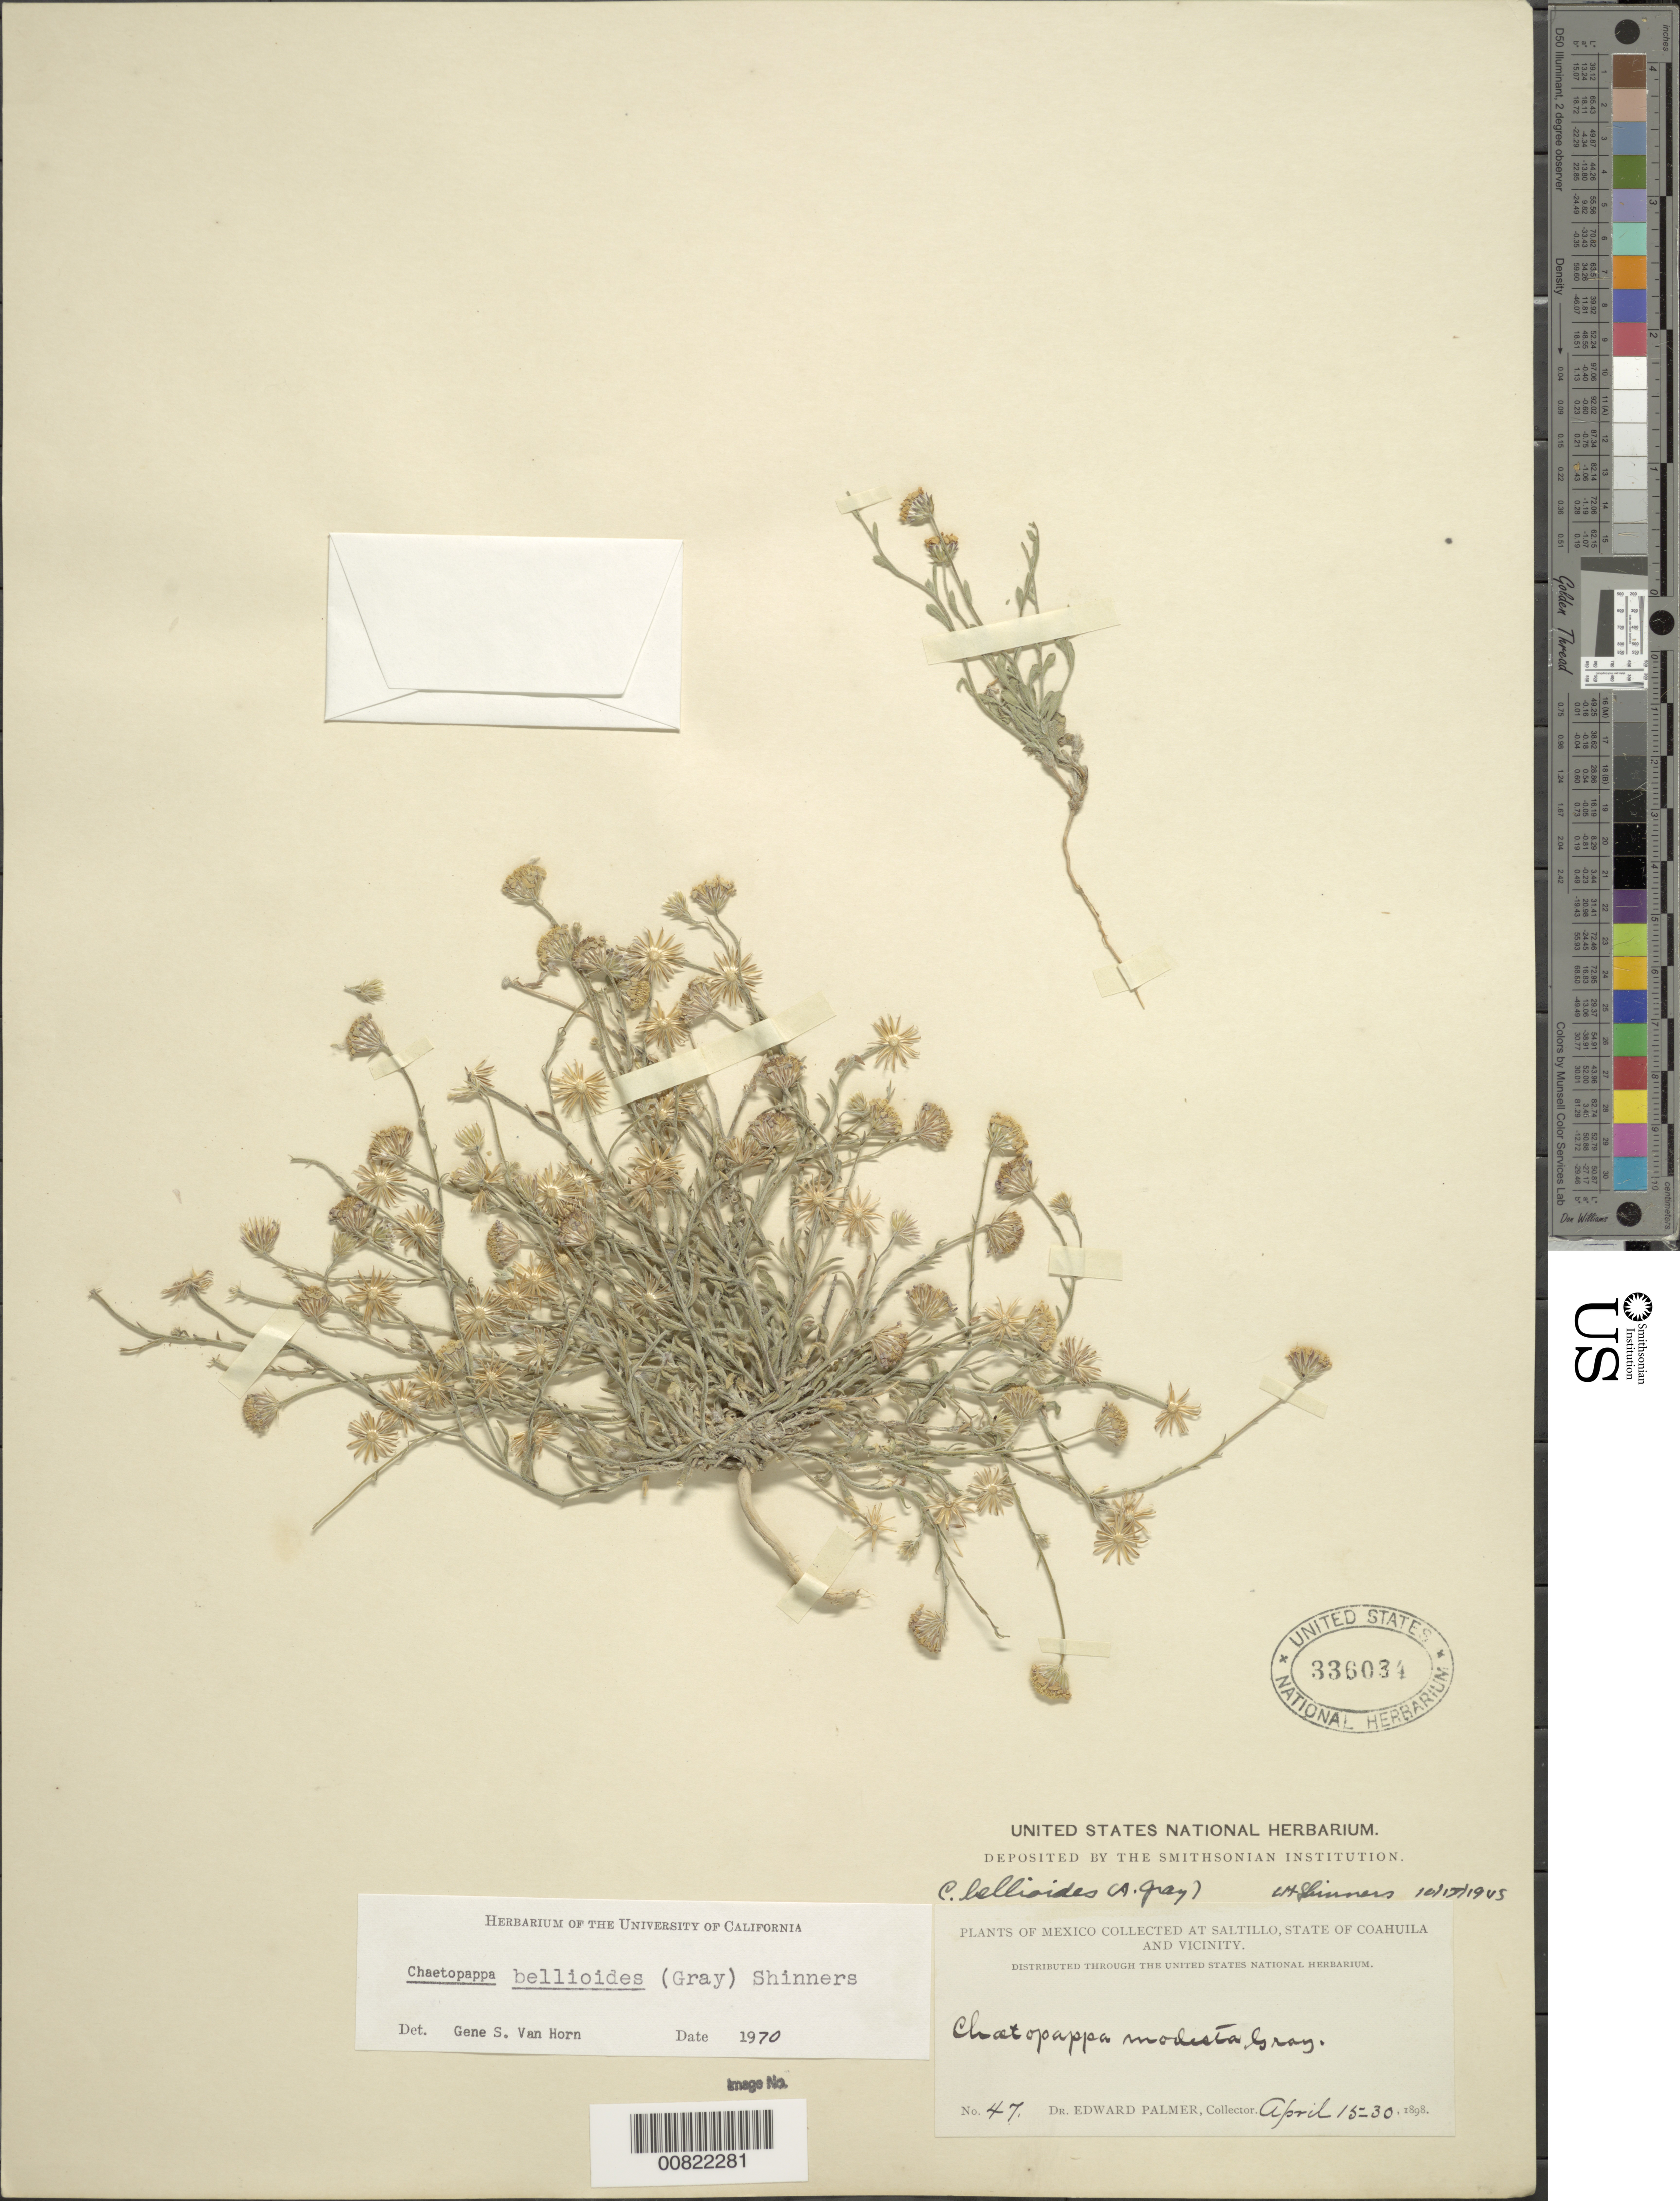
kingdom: Plantae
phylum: Tracheophyta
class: Magnoliopsida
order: Asterales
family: Asteraceae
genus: Chaetopappa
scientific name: Chaetopappa bellioides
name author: (A. Gray) Shinners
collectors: E. Palmer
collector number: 47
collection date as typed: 15 Apr 1898 to 30 Apr 1898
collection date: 1898-04-15/1898-04-30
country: Mexico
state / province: Coahuila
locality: Saltillo, Coahuila and vicinity.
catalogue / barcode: US 336034